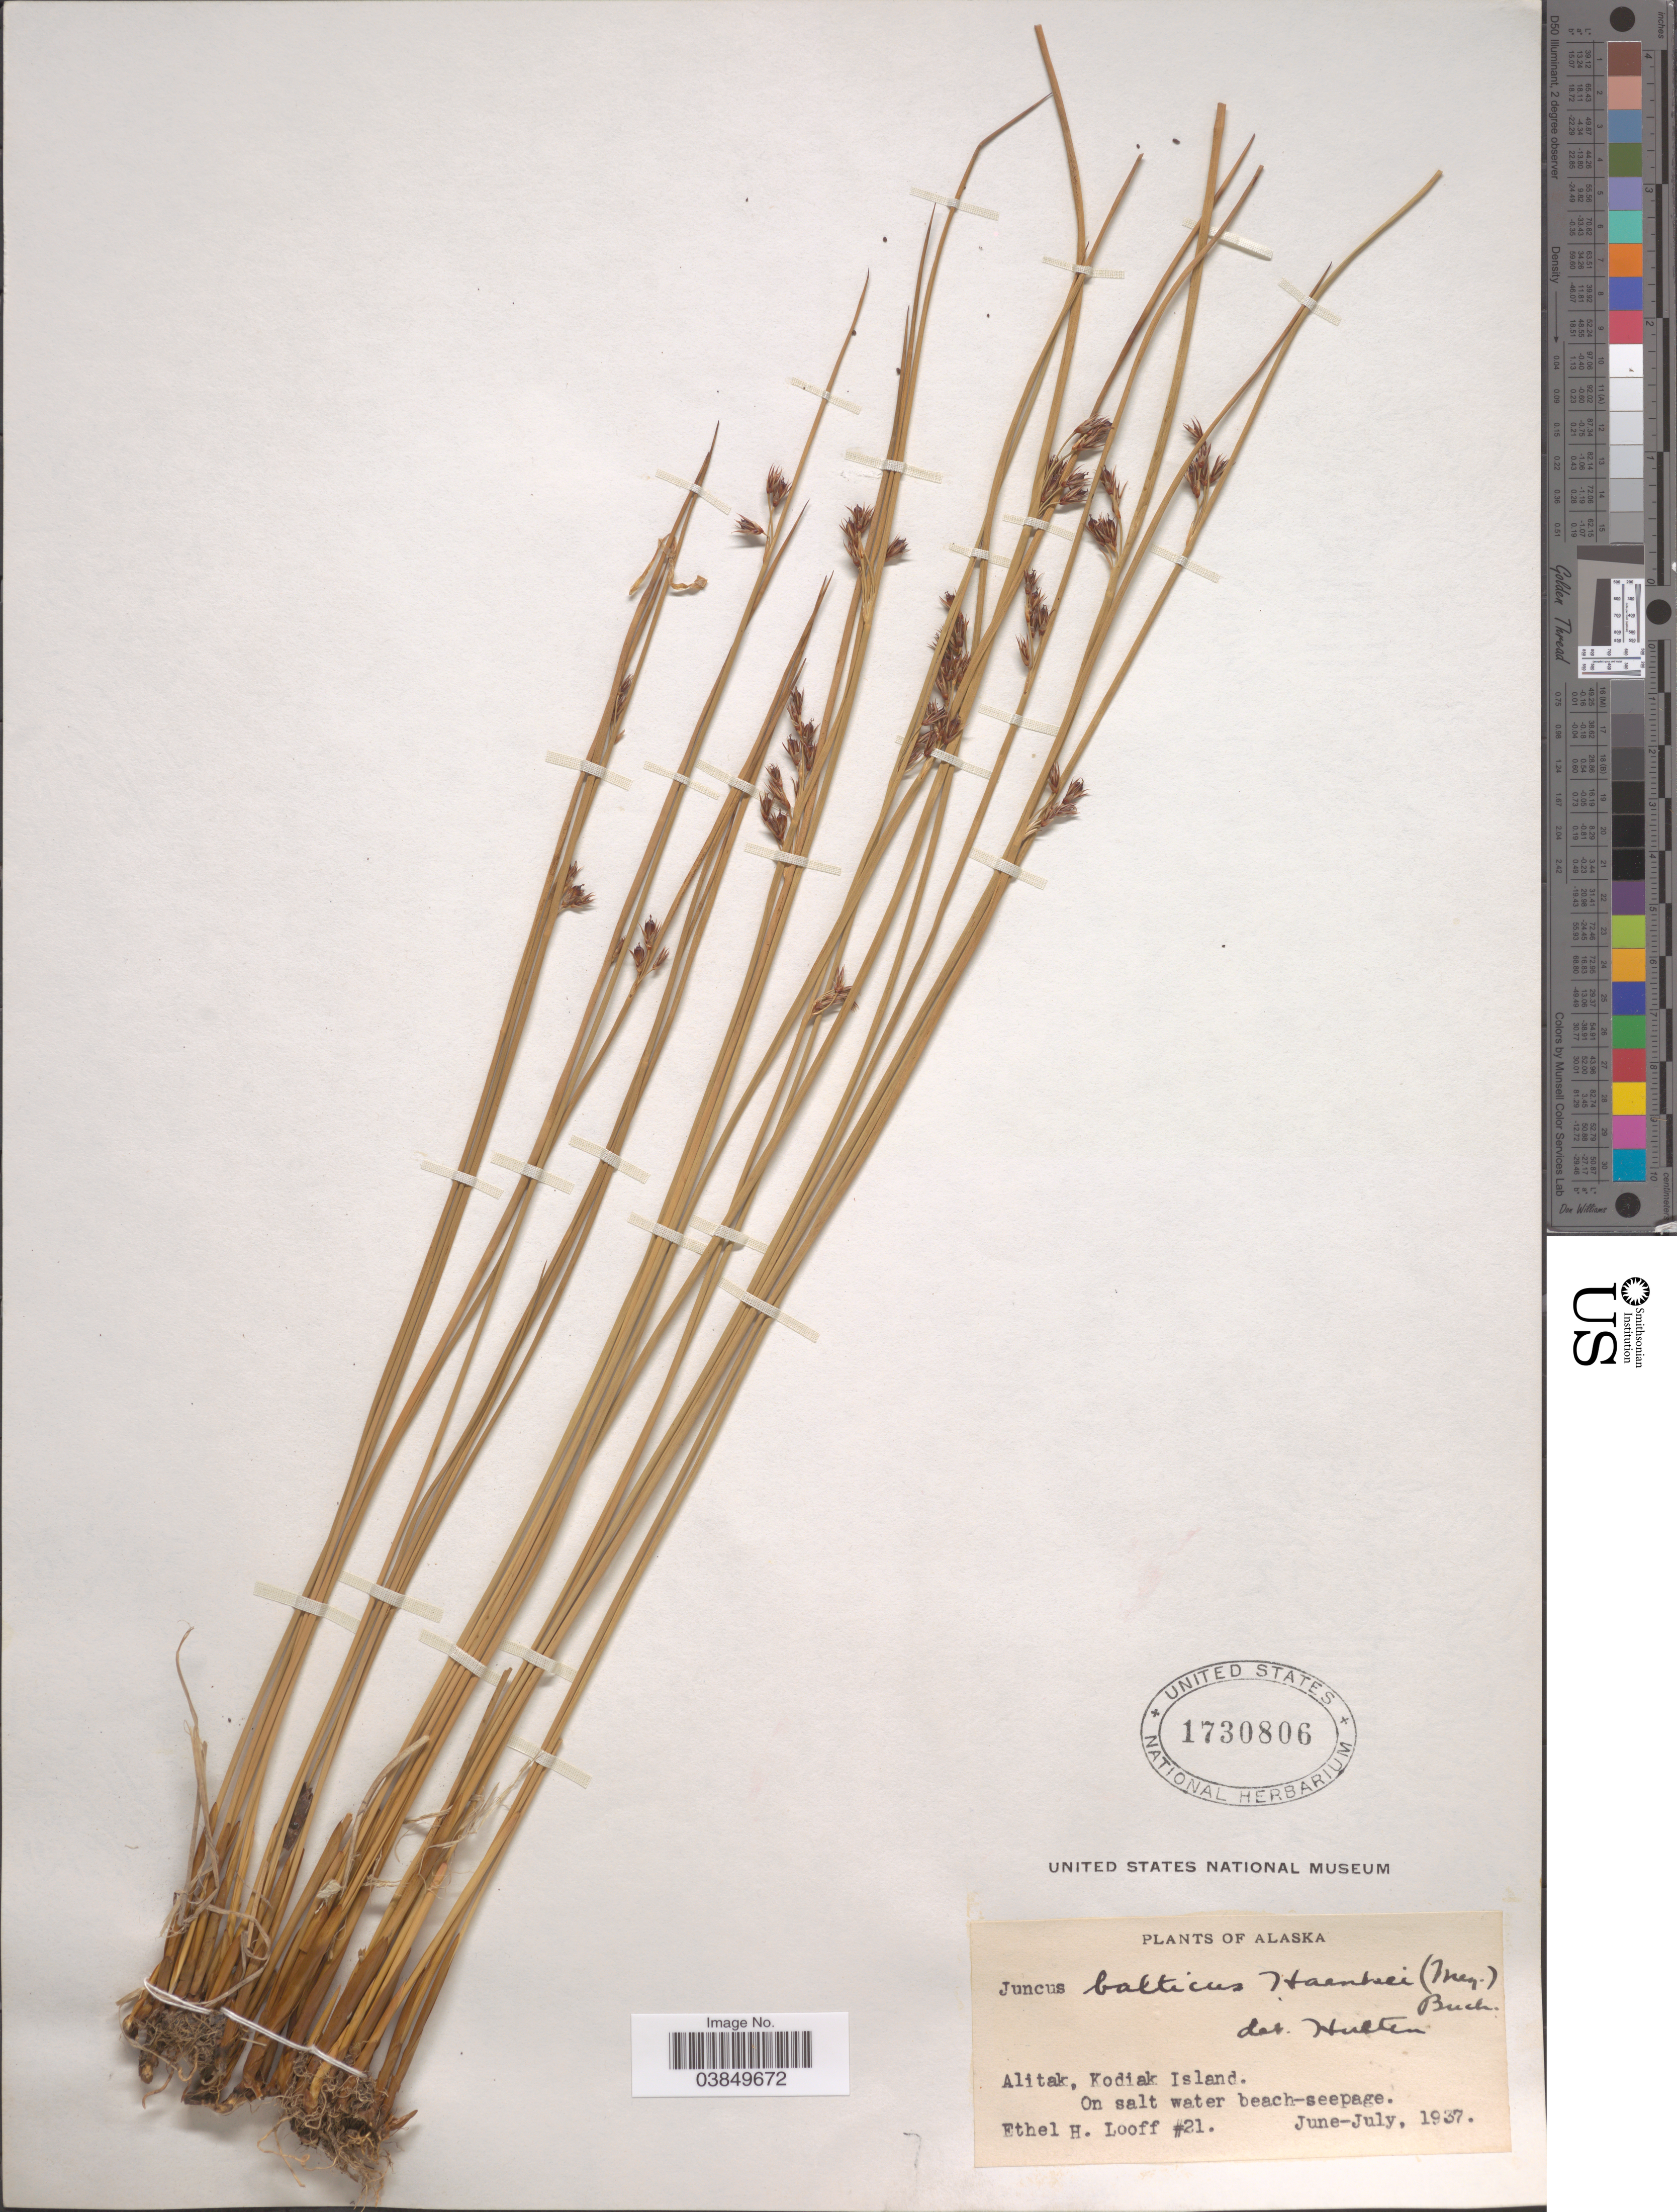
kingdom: Plantae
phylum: Tracheophyta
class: Liliopsida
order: Poales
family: Juncaceae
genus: Juncus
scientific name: Juncus balticus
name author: Willd.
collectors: E. Looff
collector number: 21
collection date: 1937-06/1937-07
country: United States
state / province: Alaska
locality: Alitak, Kodiak Island.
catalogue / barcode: US 1730806